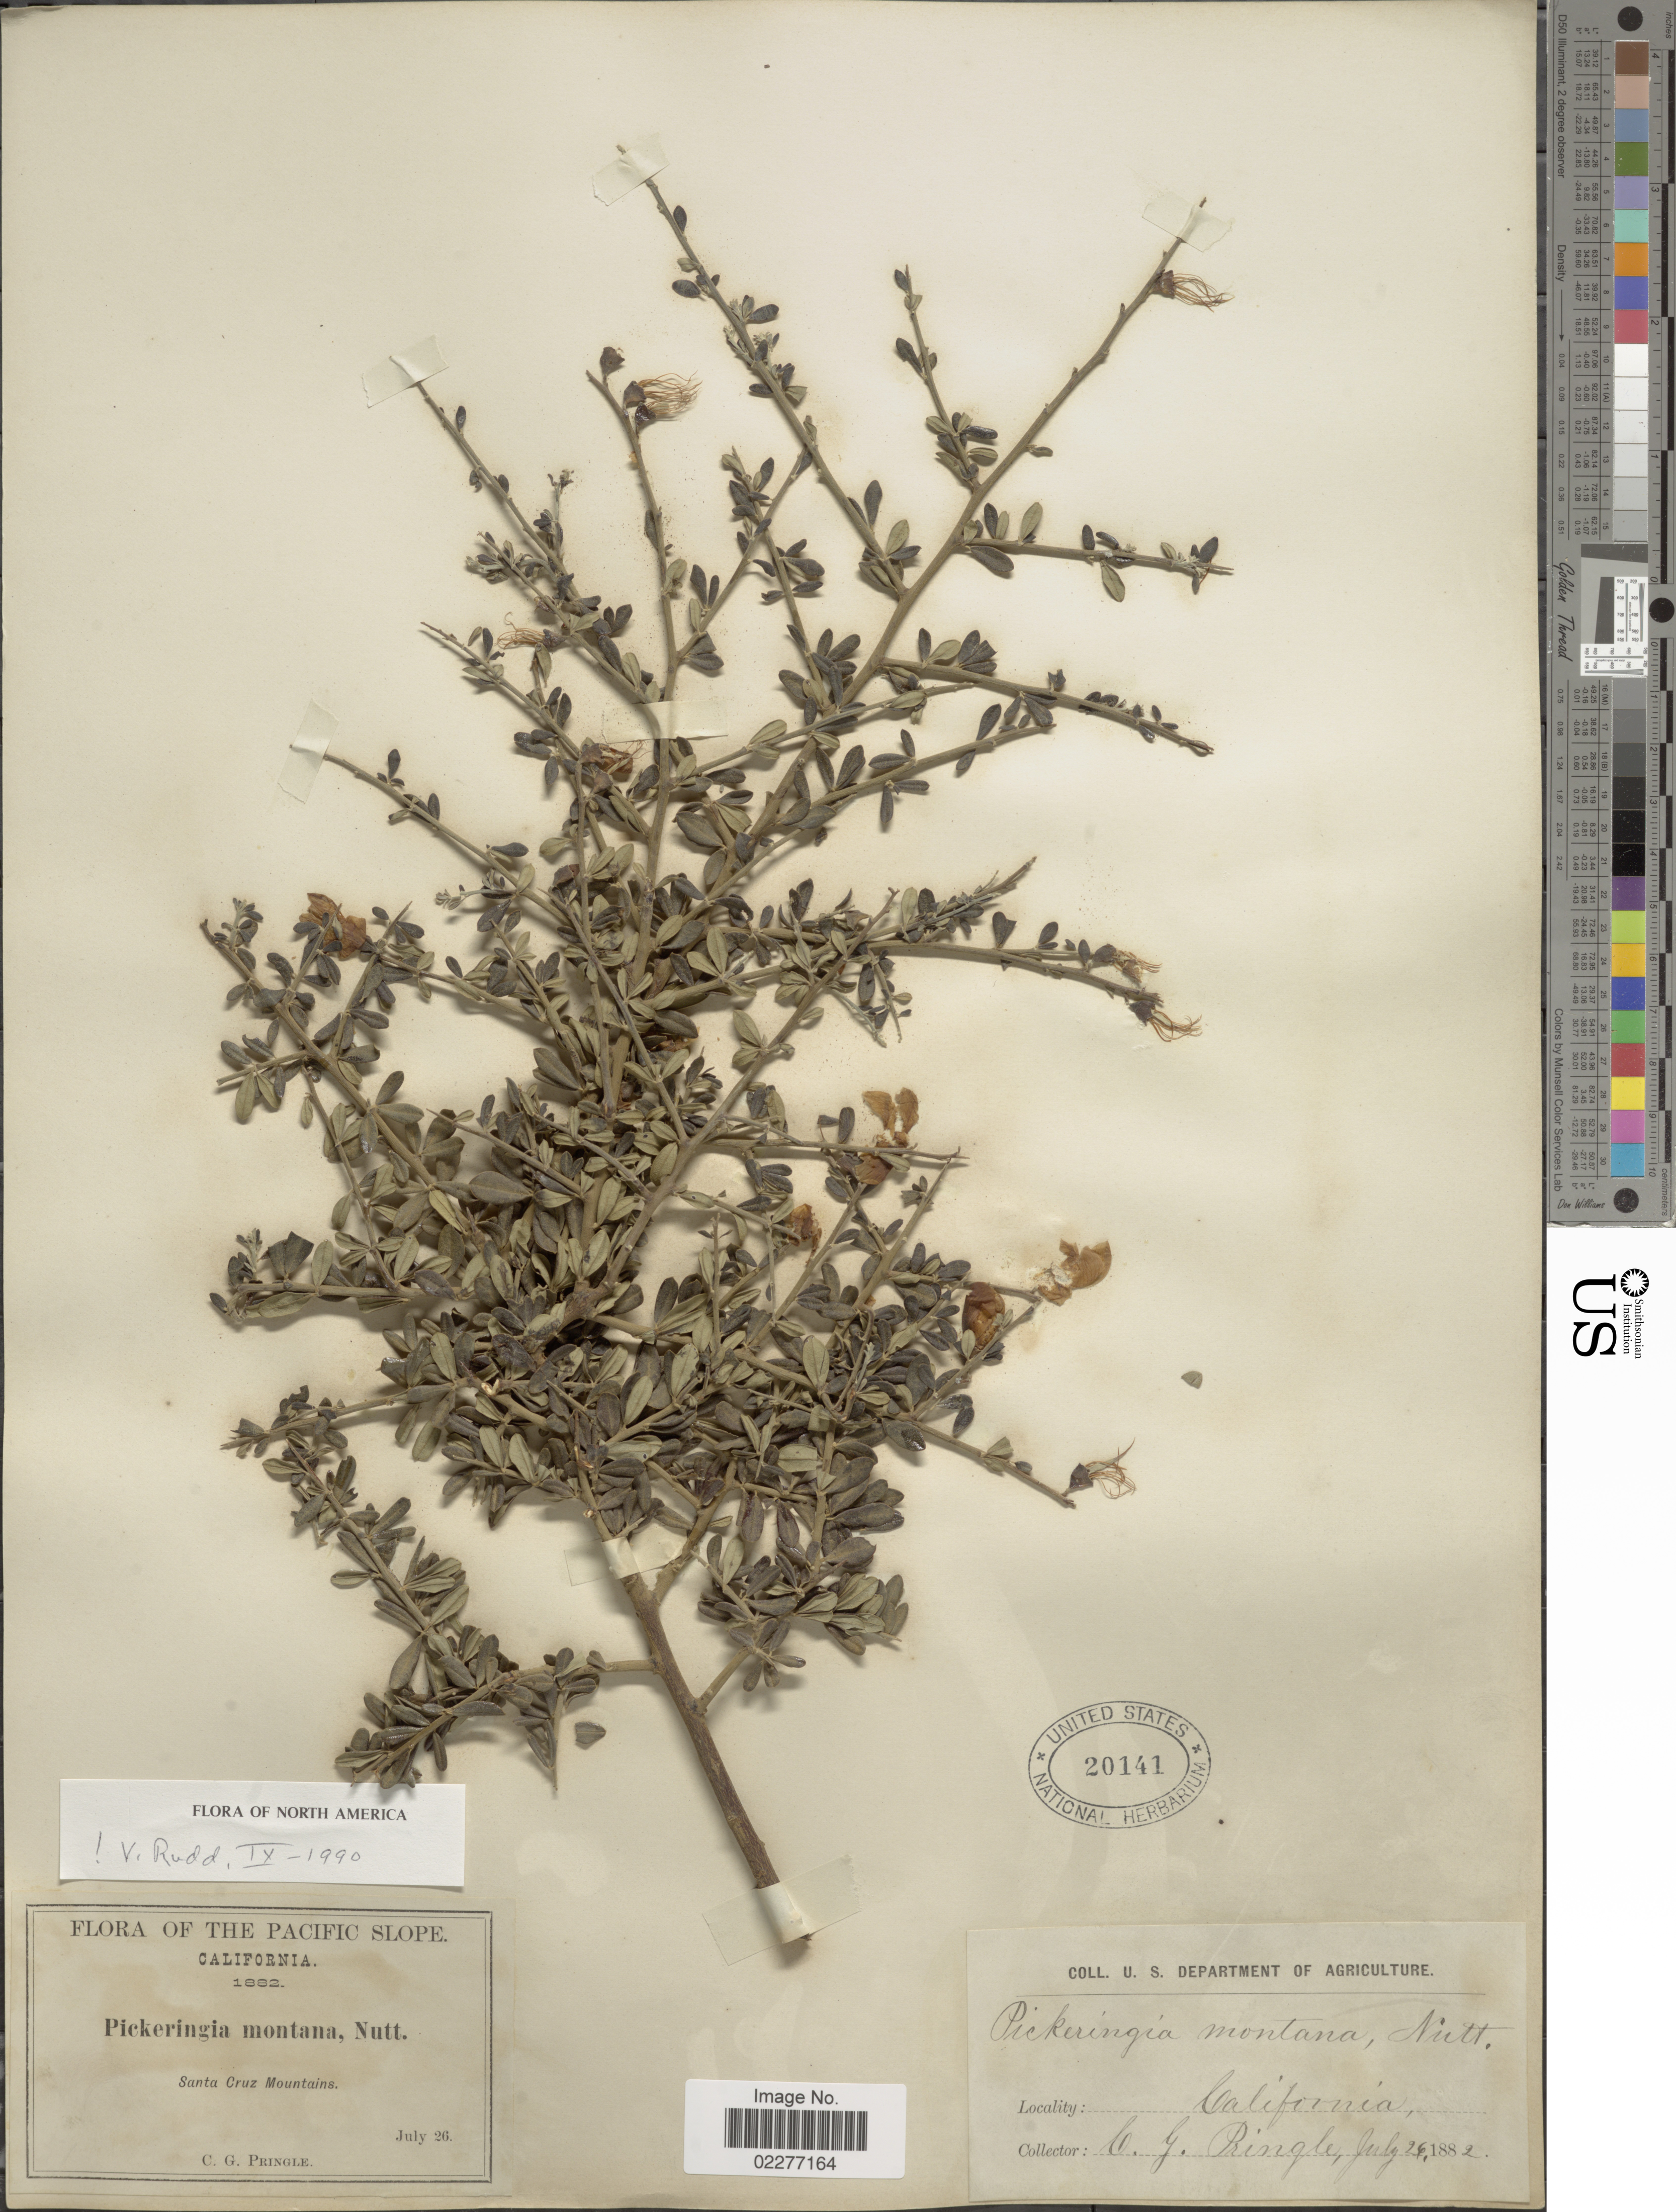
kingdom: Plantae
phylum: Tracheophyta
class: Magnoliopsida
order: Fabales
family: Fabaceae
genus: Pickeringia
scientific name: Pickeringia montana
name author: Nutt. ex Torr. & A. Gray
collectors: C. G. Pringle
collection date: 1882-07-26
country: United States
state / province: California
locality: The Pacific Slope, Santa Cruz Mountains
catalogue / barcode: US 20141